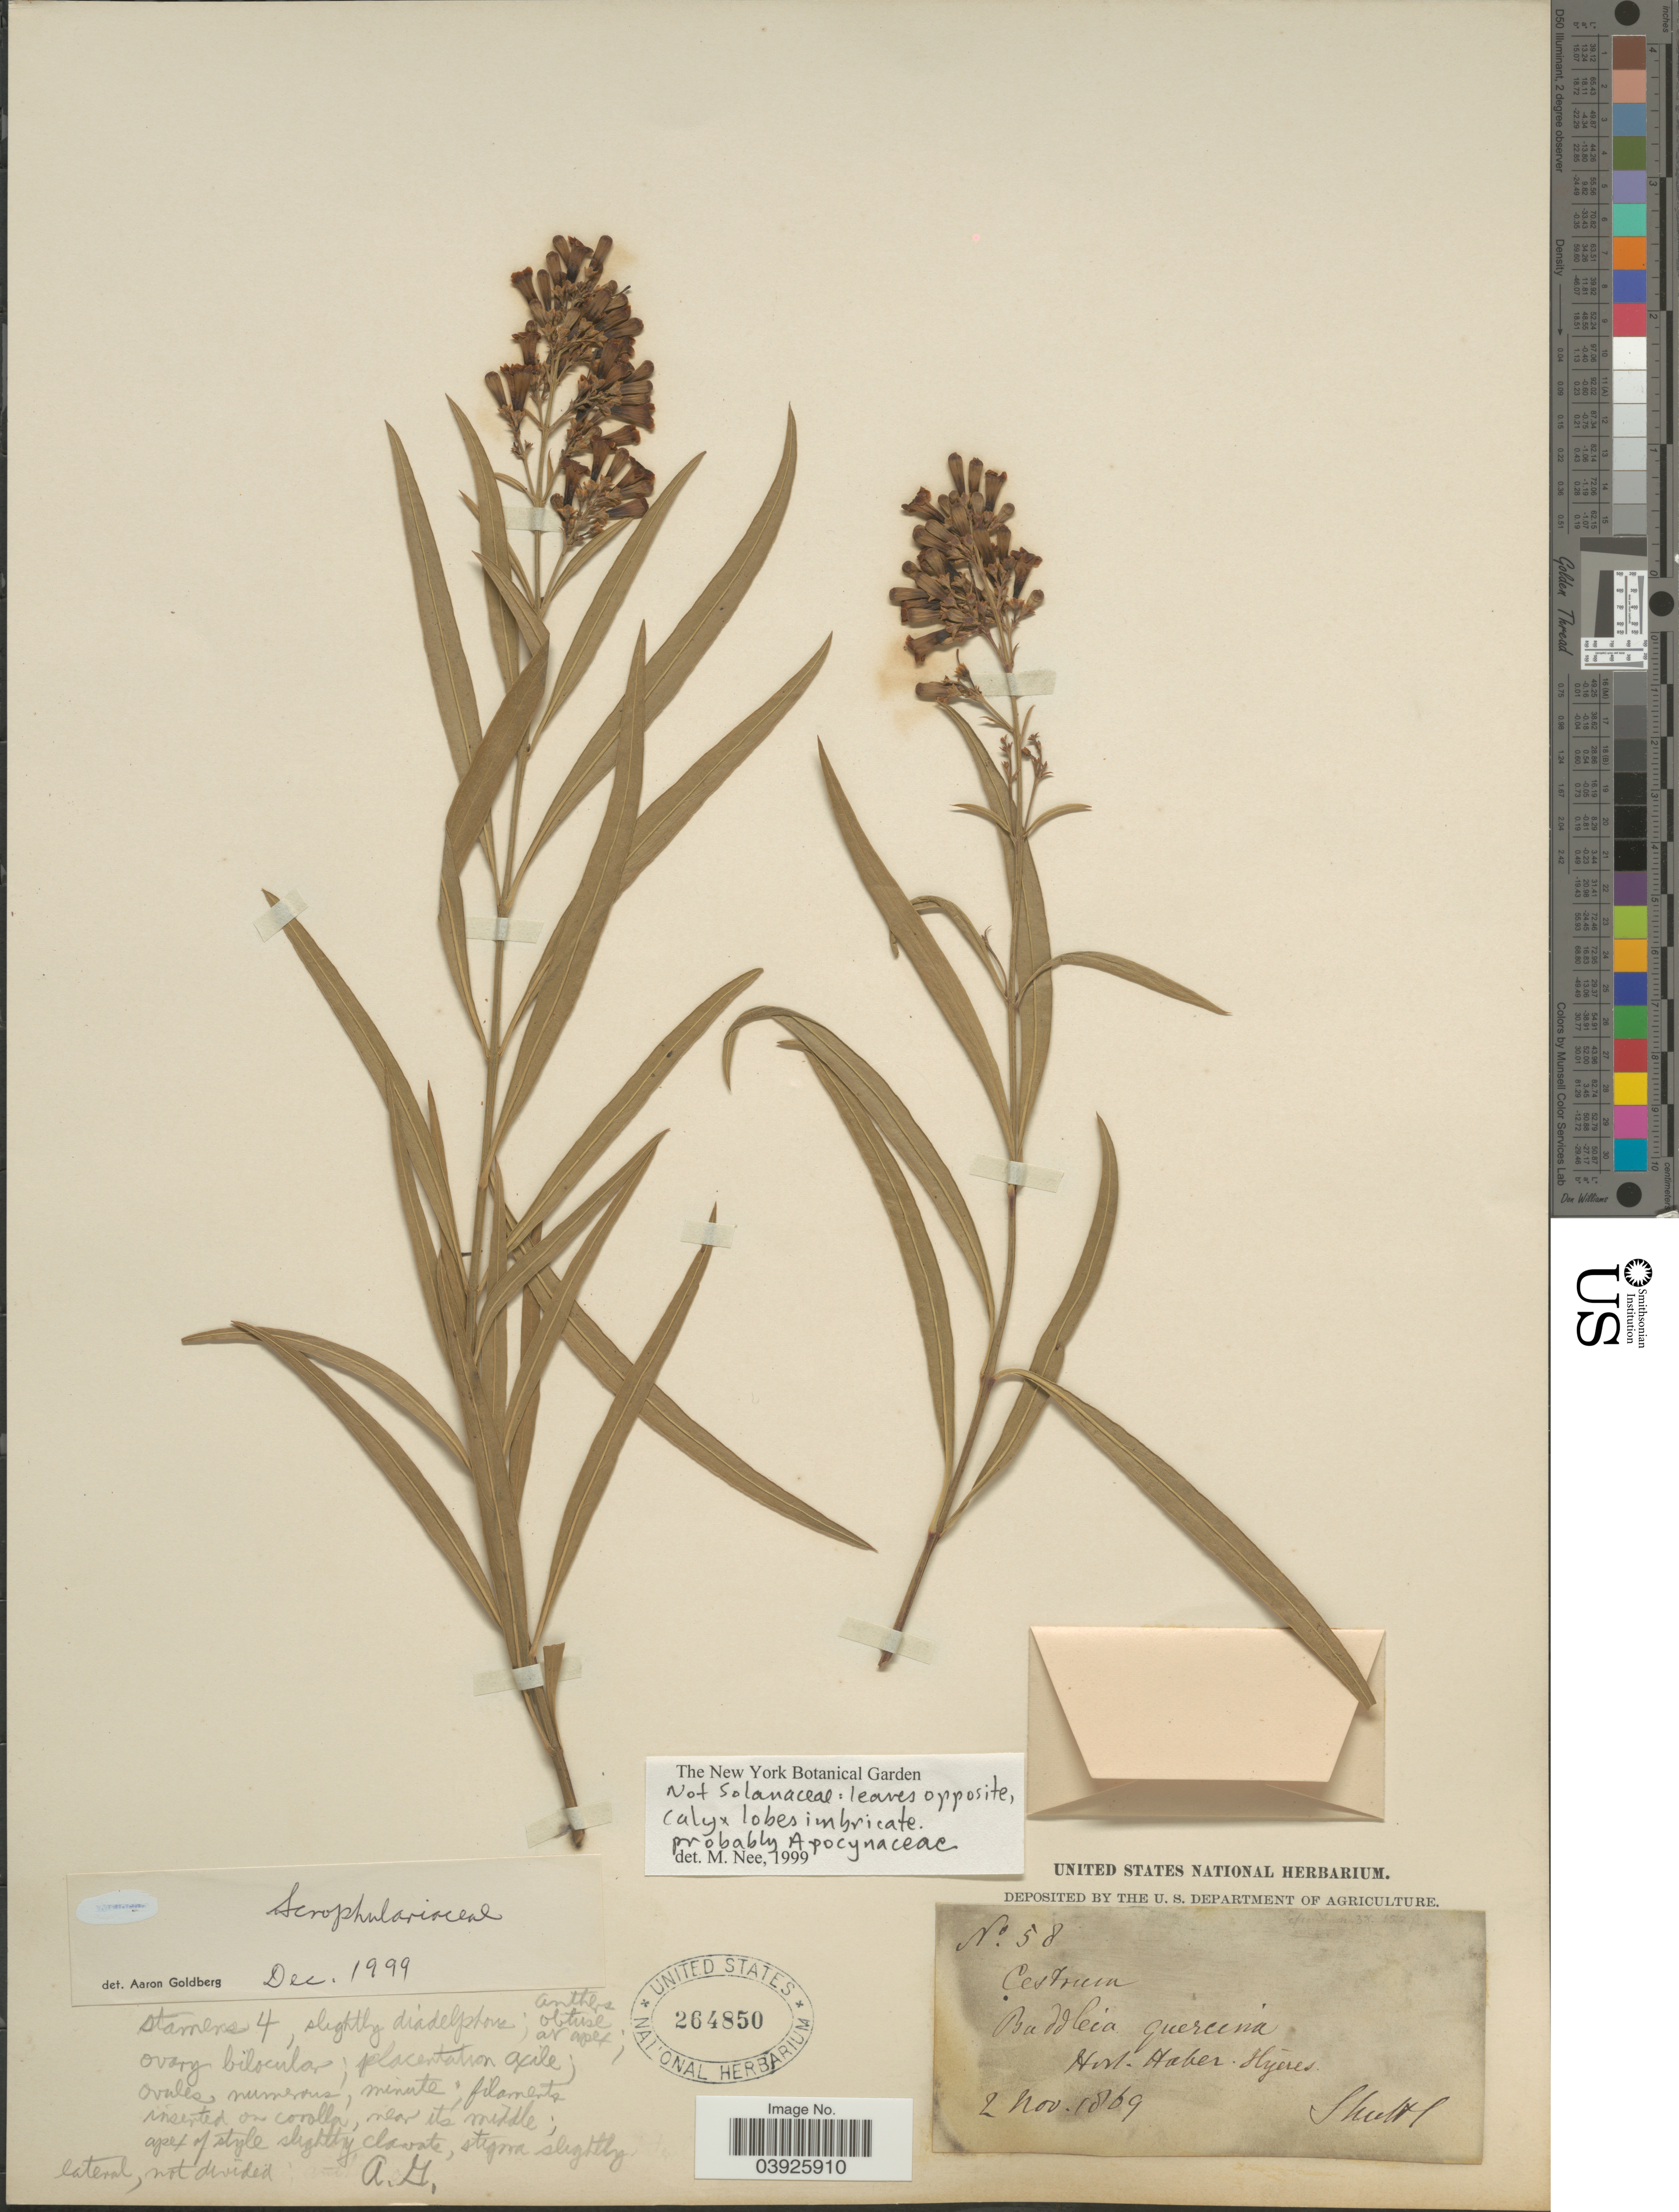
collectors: Shuttl.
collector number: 58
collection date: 1869-11-02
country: France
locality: Hort-Haber, Hyeres.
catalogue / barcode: US 264850